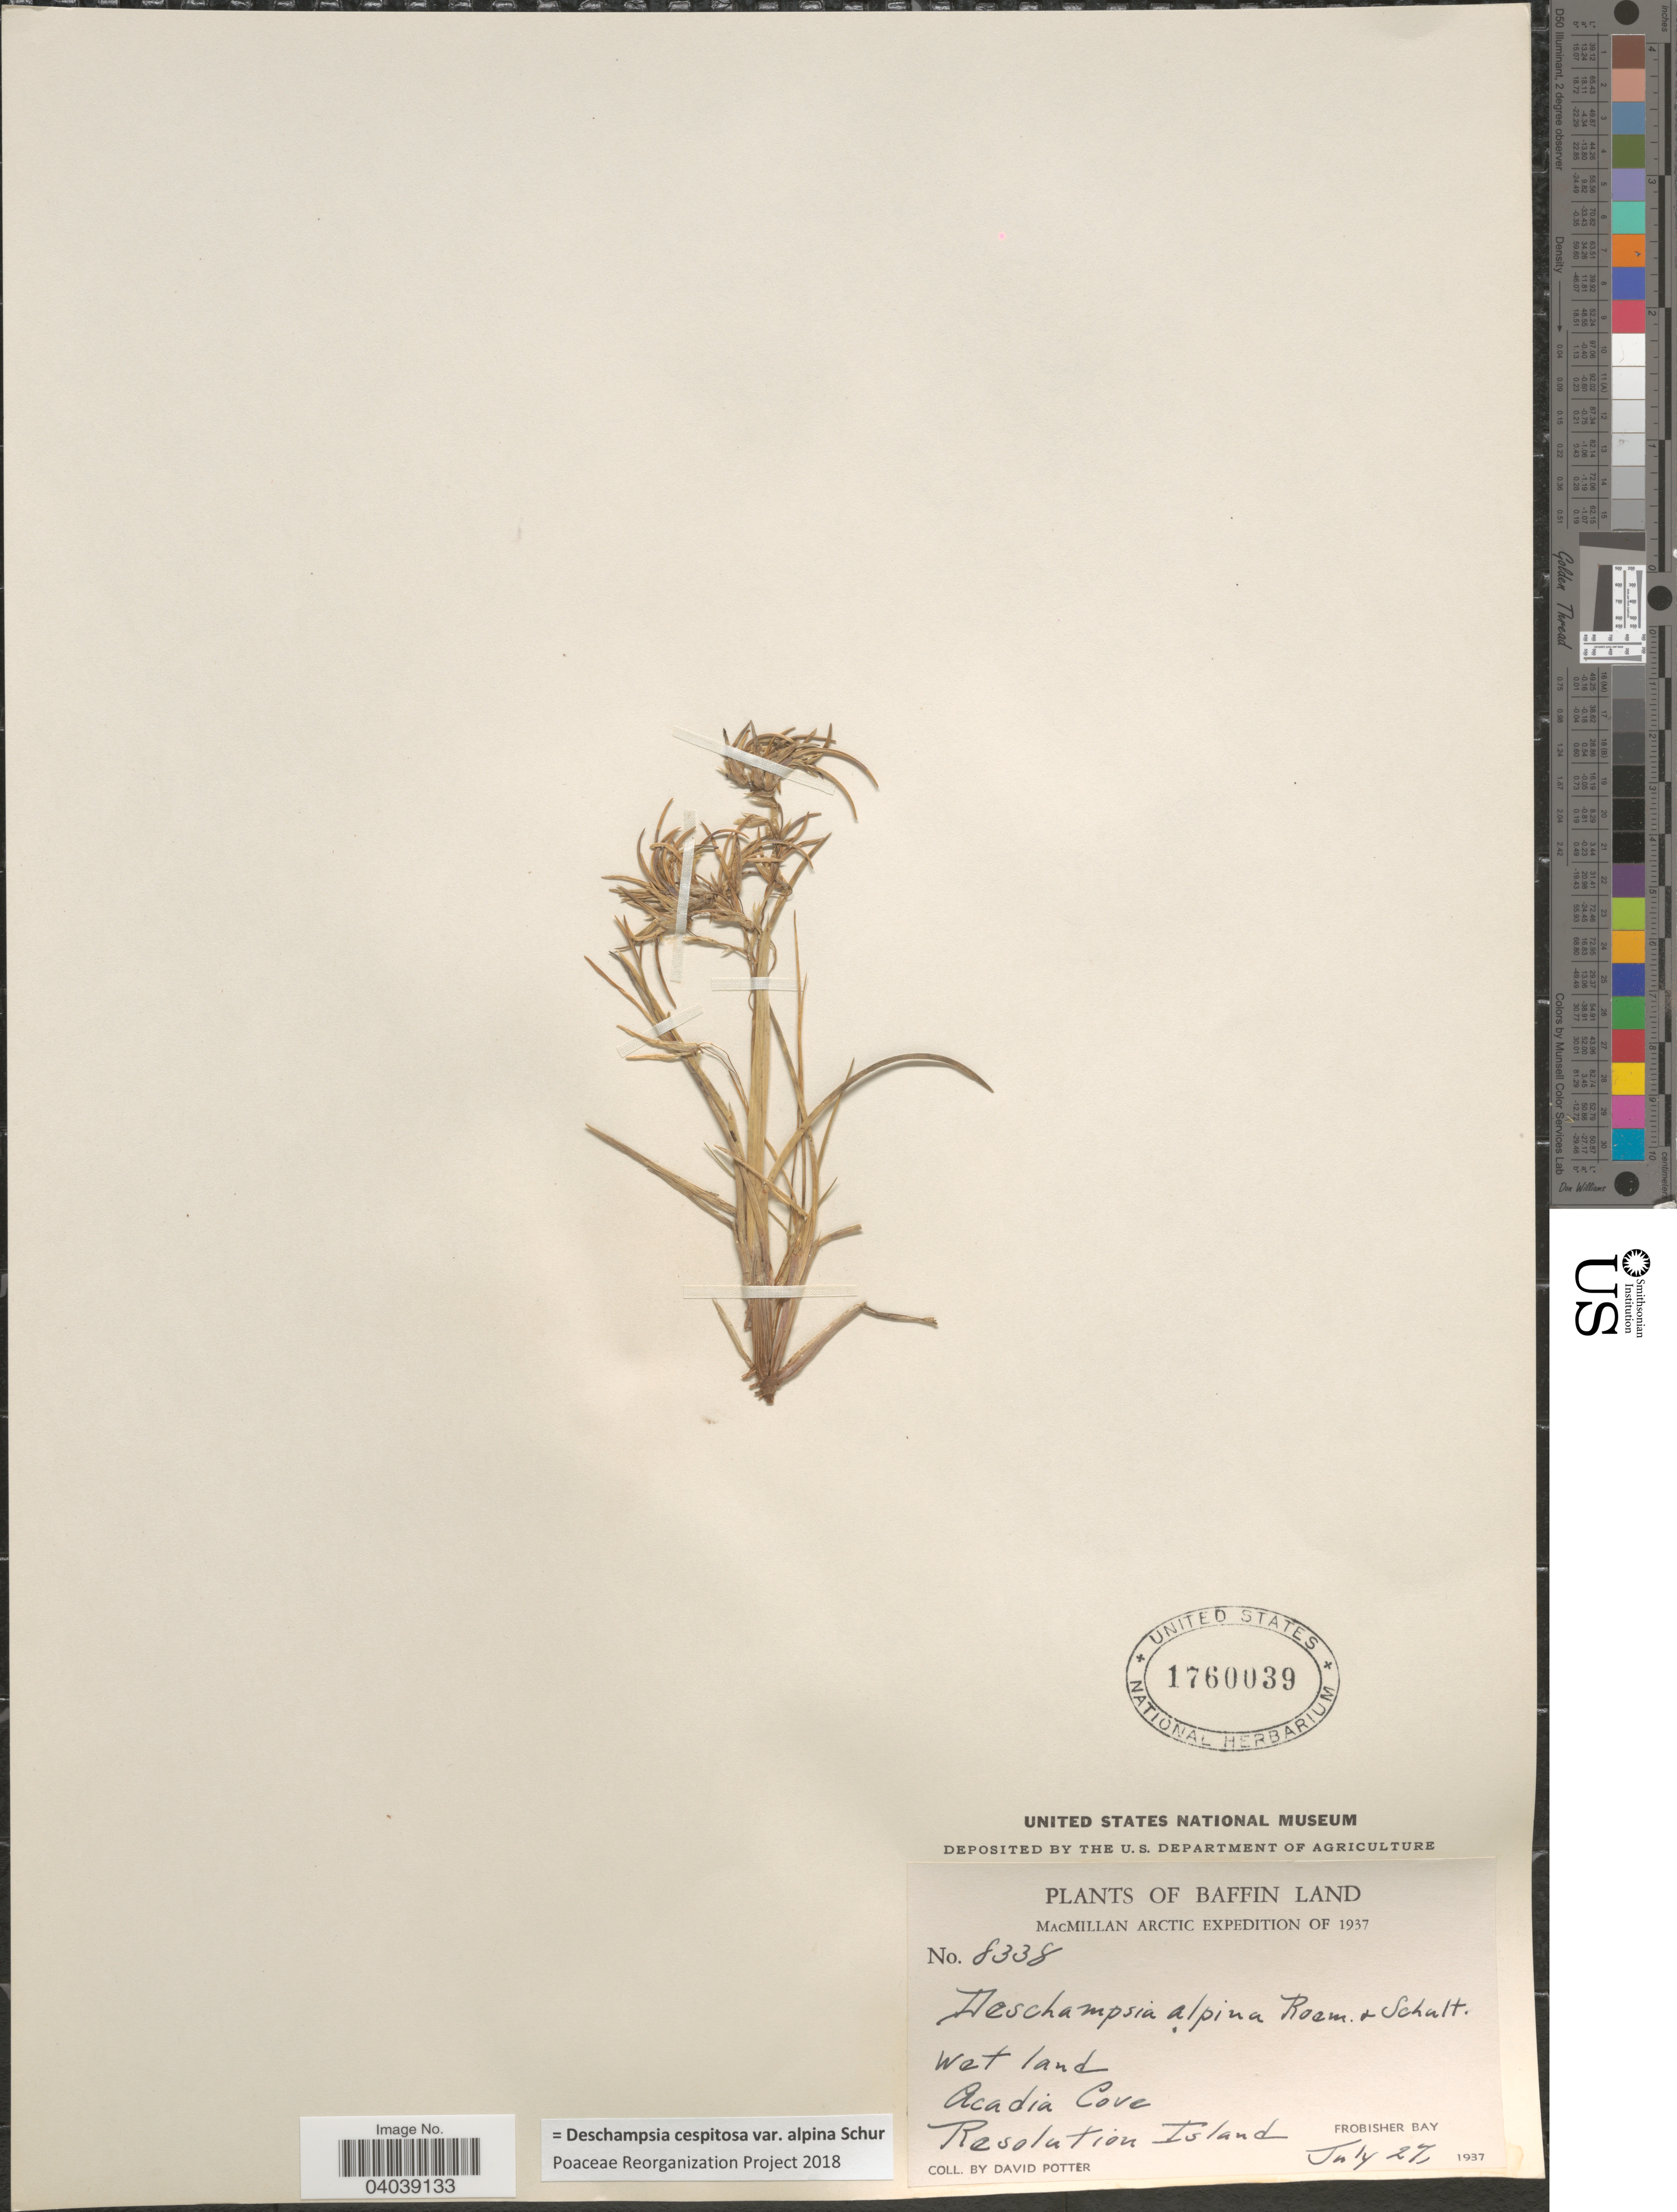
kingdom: Plantae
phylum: Tracheophyta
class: Liliopsida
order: Poales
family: Poaceae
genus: Deschampsia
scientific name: Deschampsia cespitosa var. alpina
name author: Vasey ex W.J. Beal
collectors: D. Potter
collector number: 8338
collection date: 1937-07-27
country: Canada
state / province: Nunavut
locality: Baffin Island. Acadia Cove. Resolution Island. Frobisher Bay.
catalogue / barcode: US 1760039